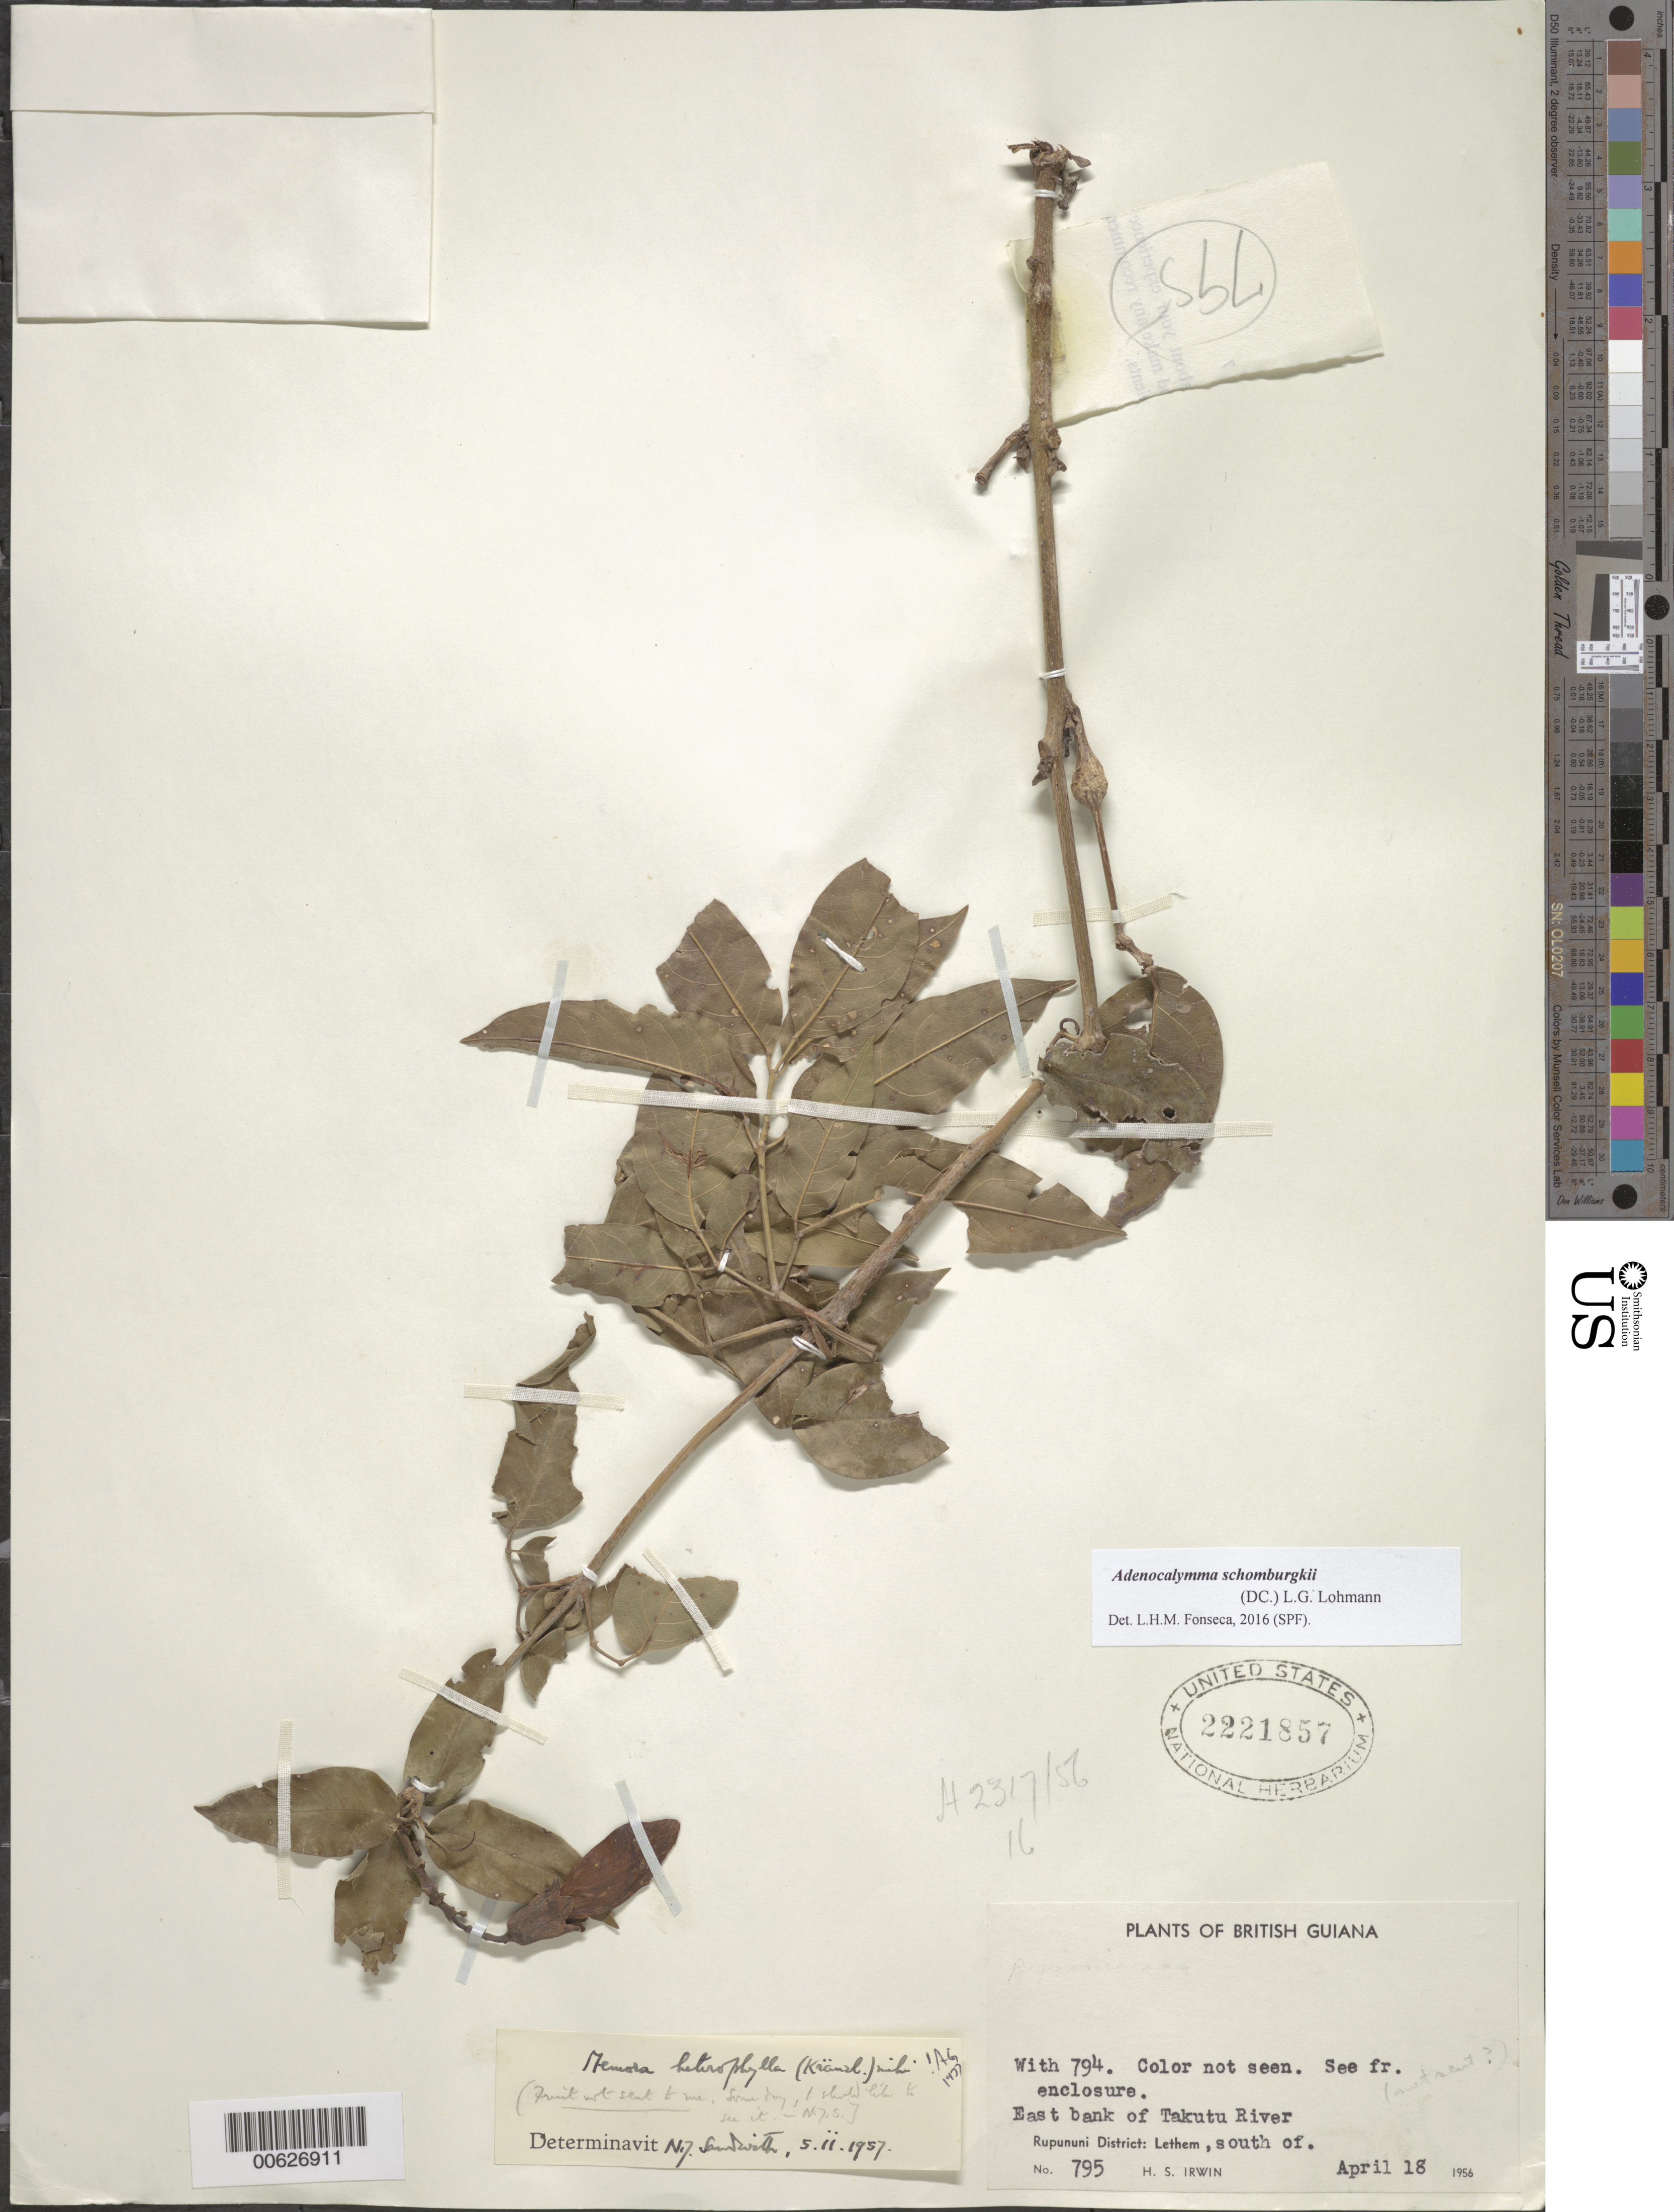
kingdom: Plantae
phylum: Tracheophyta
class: Magnoliopsida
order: Lamiales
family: Bignoniaceae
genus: Adenocalymma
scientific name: Adenocalymma schomburgkii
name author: (DC.) L.G. Lohmann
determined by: Fonseca, L. H. M.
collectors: H. Irwin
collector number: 795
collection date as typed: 18-Apr-56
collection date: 1956-04-18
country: Guyana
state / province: U. Takutu-U. Essequibo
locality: Lethem, S. of, east bank of Takutu R., Rupununi Dist.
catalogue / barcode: US 2221857